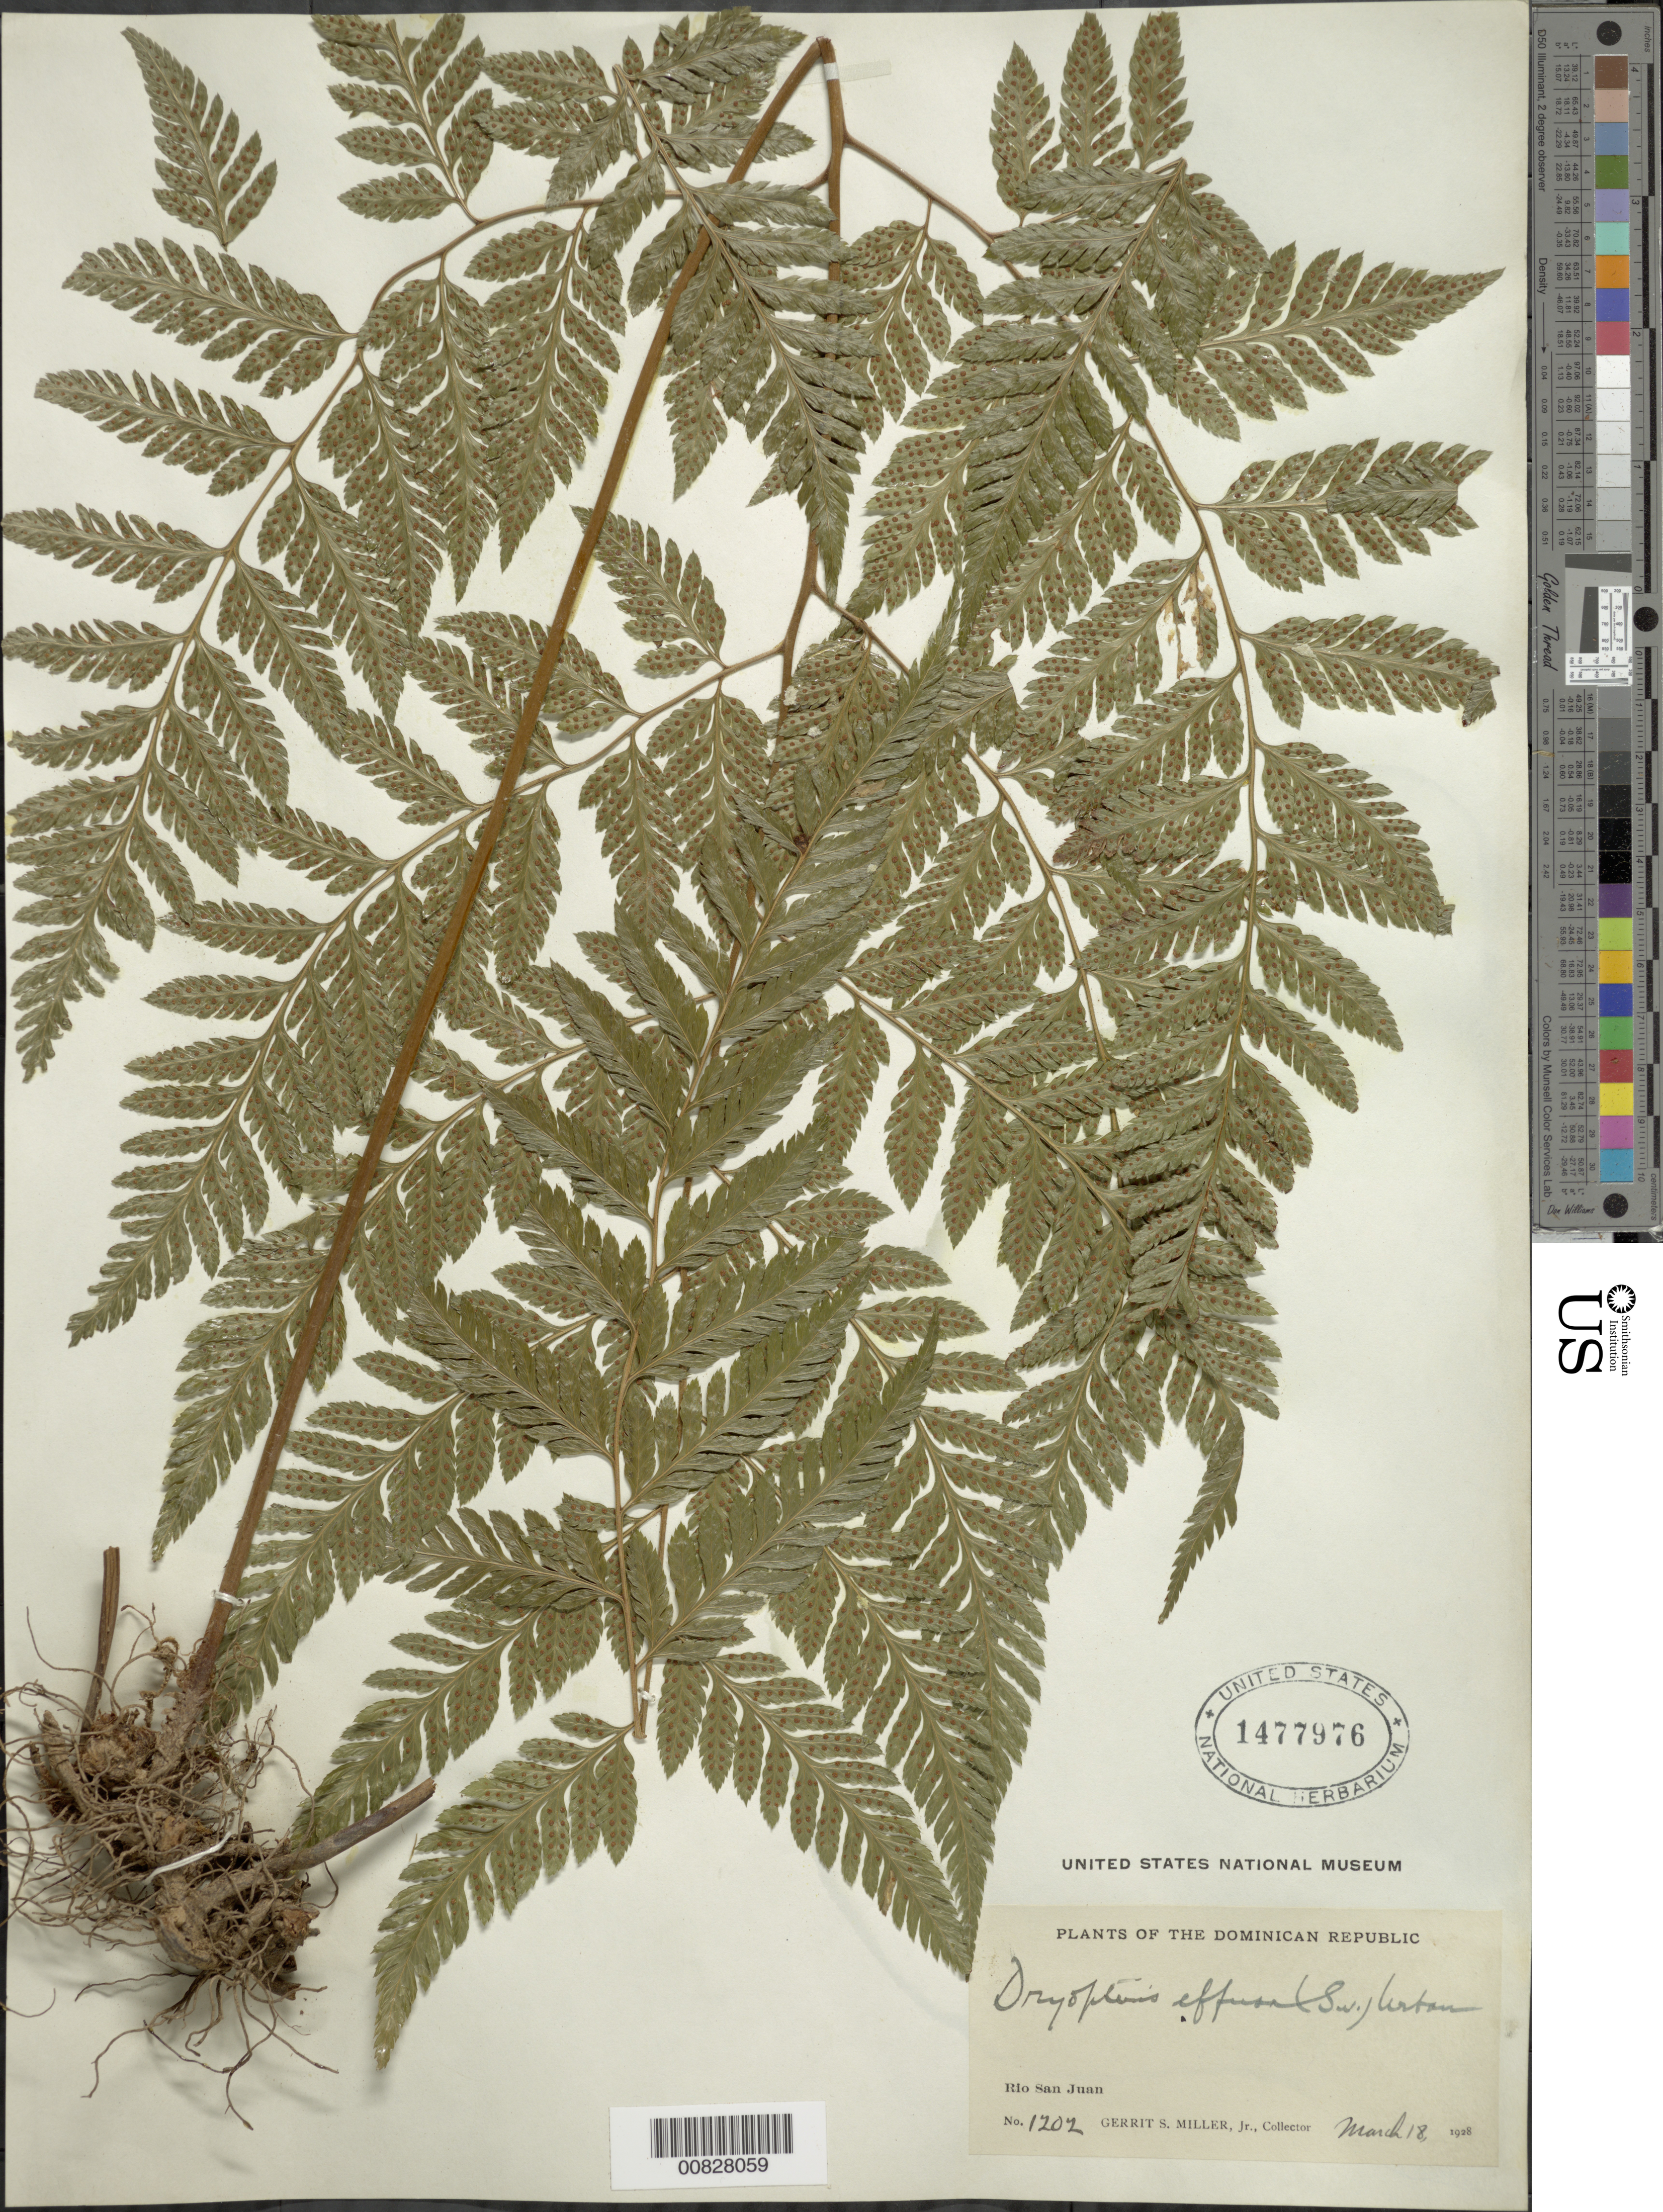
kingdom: Plantae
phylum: Tracheophyta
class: Polypodiopsida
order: Polypodiales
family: Dryopteridaceae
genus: Parapolystichum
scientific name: Parapolystichum effusum var. effusum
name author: (Sw.) Ching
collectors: G. S. Miller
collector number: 1201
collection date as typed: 18 Mar 1928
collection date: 1928-03-18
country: Dominican Republic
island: Hispaniola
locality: Río San Juan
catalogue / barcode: US 1477976